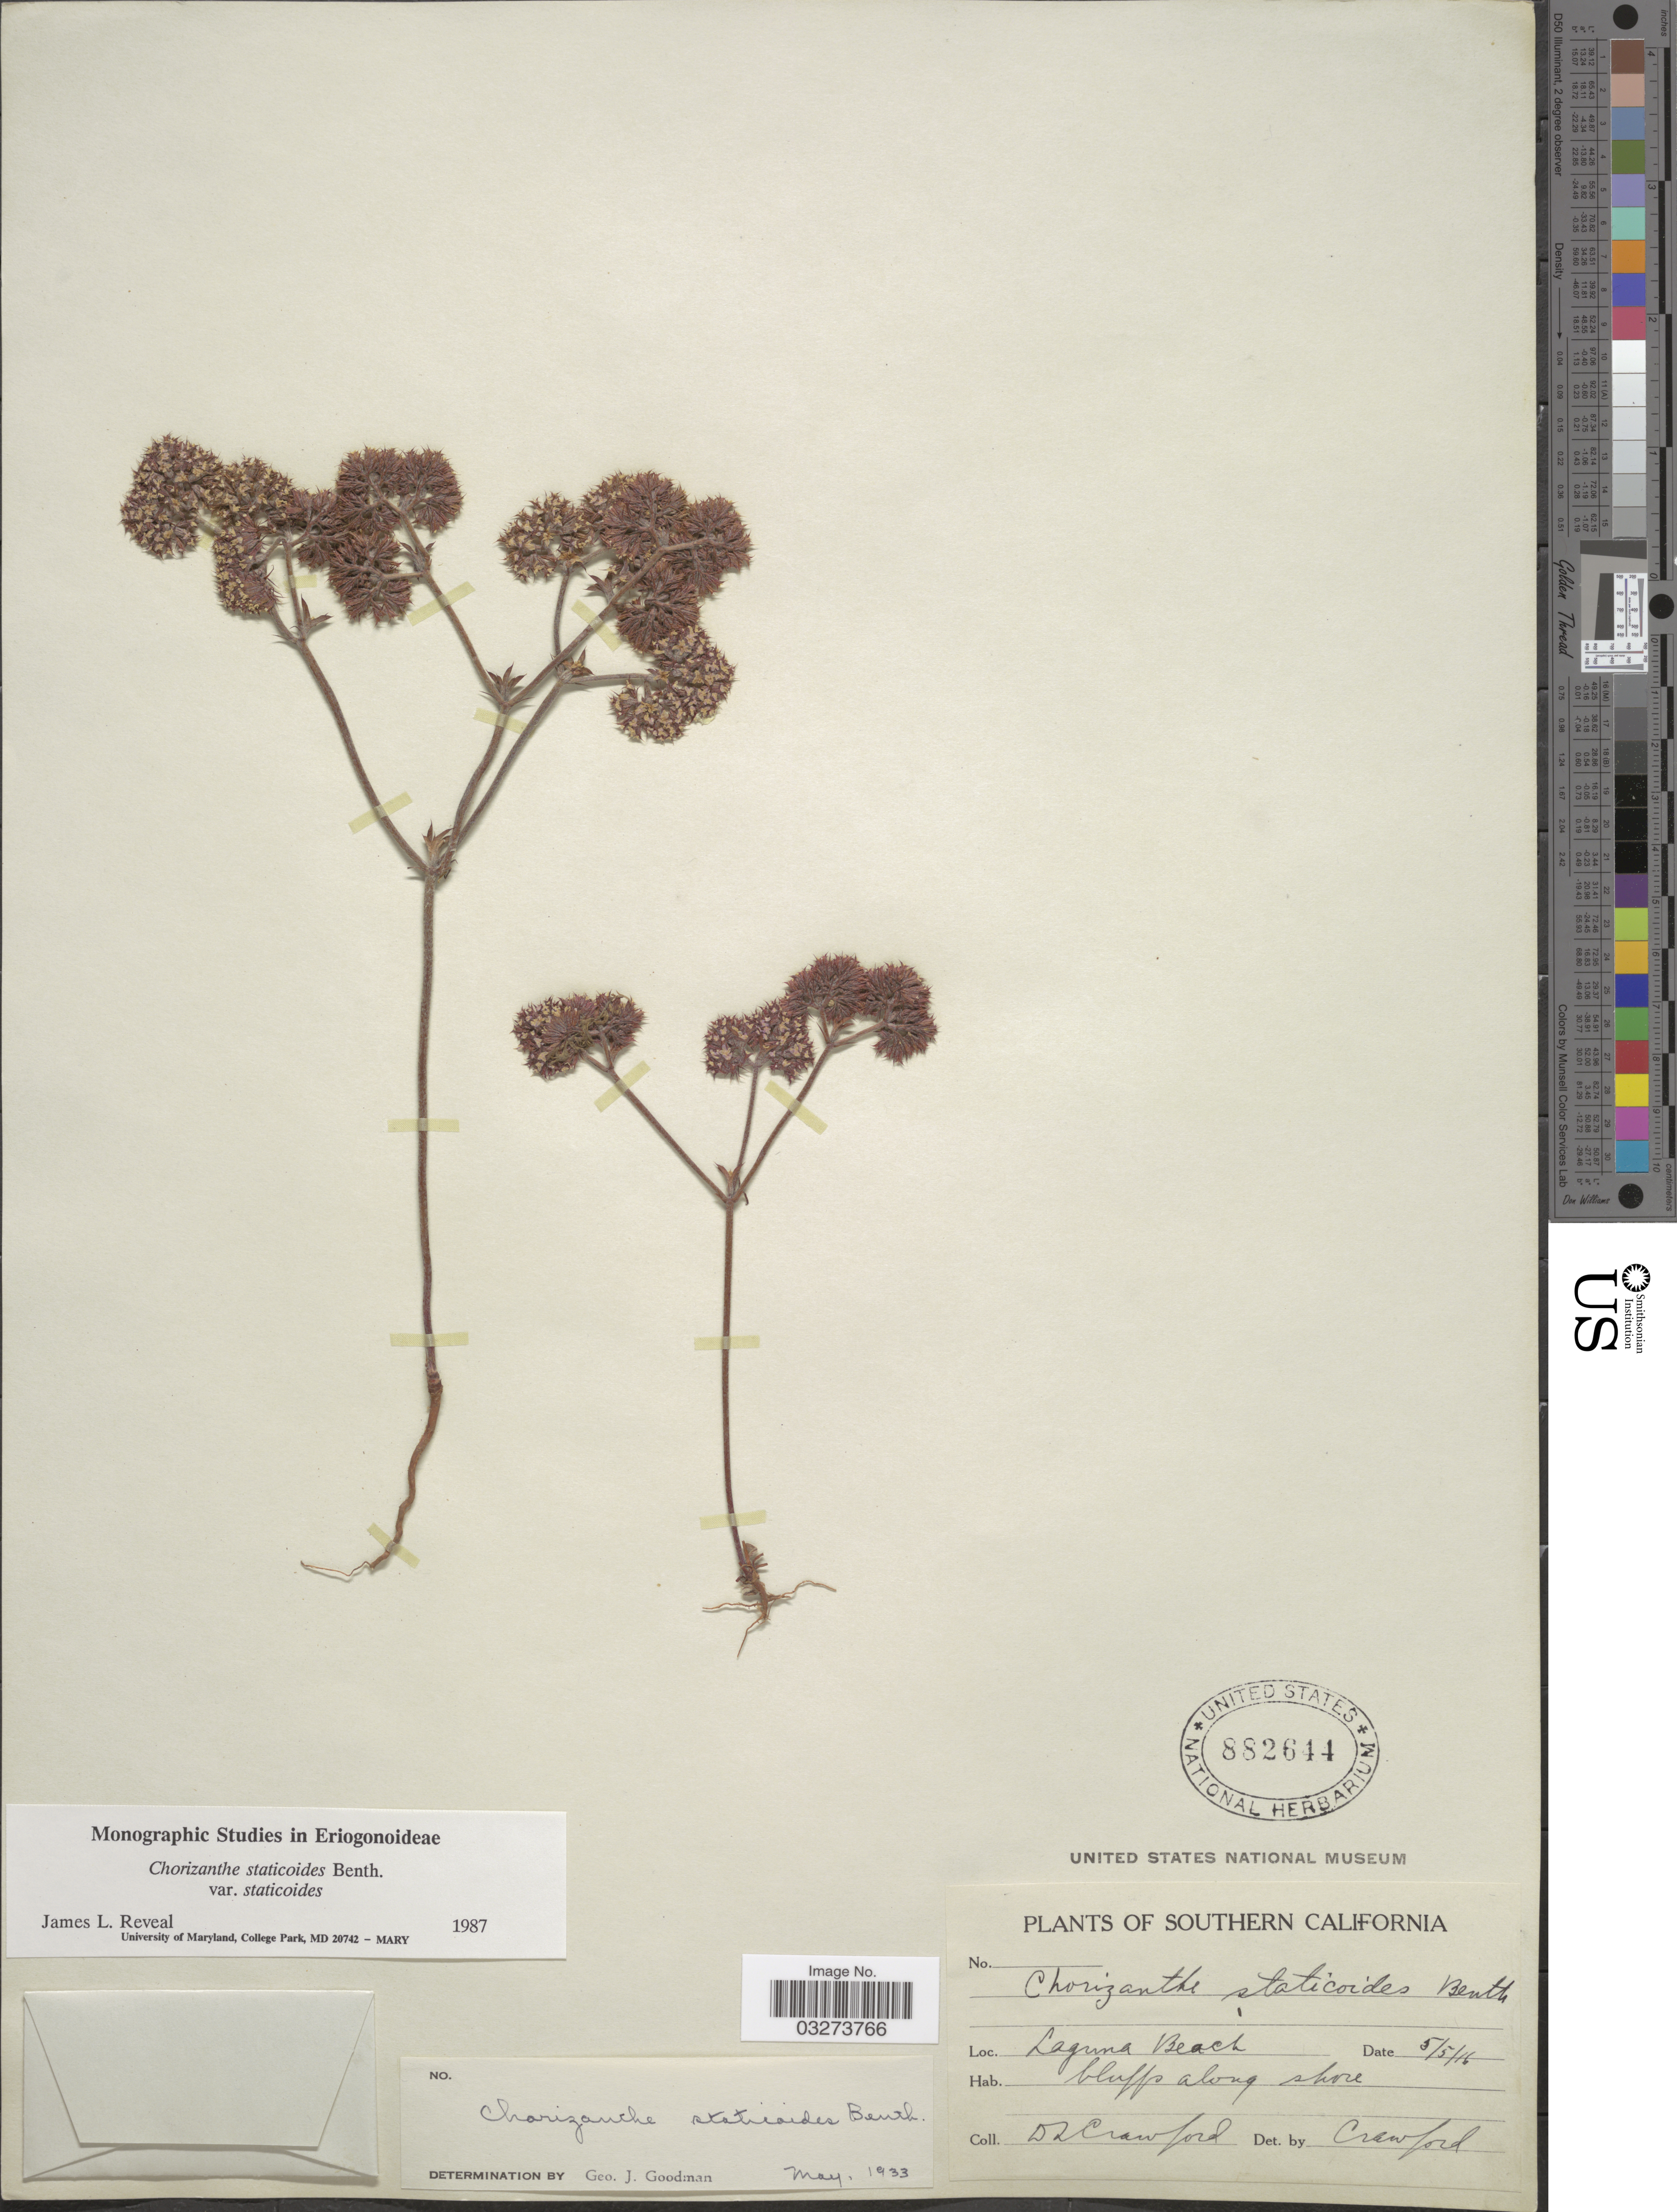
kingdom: Plantae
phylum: Tracheophyta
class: Magnoliopsida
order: Caryophyllales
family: Polygonaceae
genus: Chorizanthe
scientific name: Chorizanthe staticoides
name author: Benth.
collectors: D. L. Crawford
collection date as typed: Transcribed d/m/y: 5/5/16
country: United States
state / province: California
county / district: Orange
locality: Southern California, Laguna Beach.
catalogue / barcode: US 882644